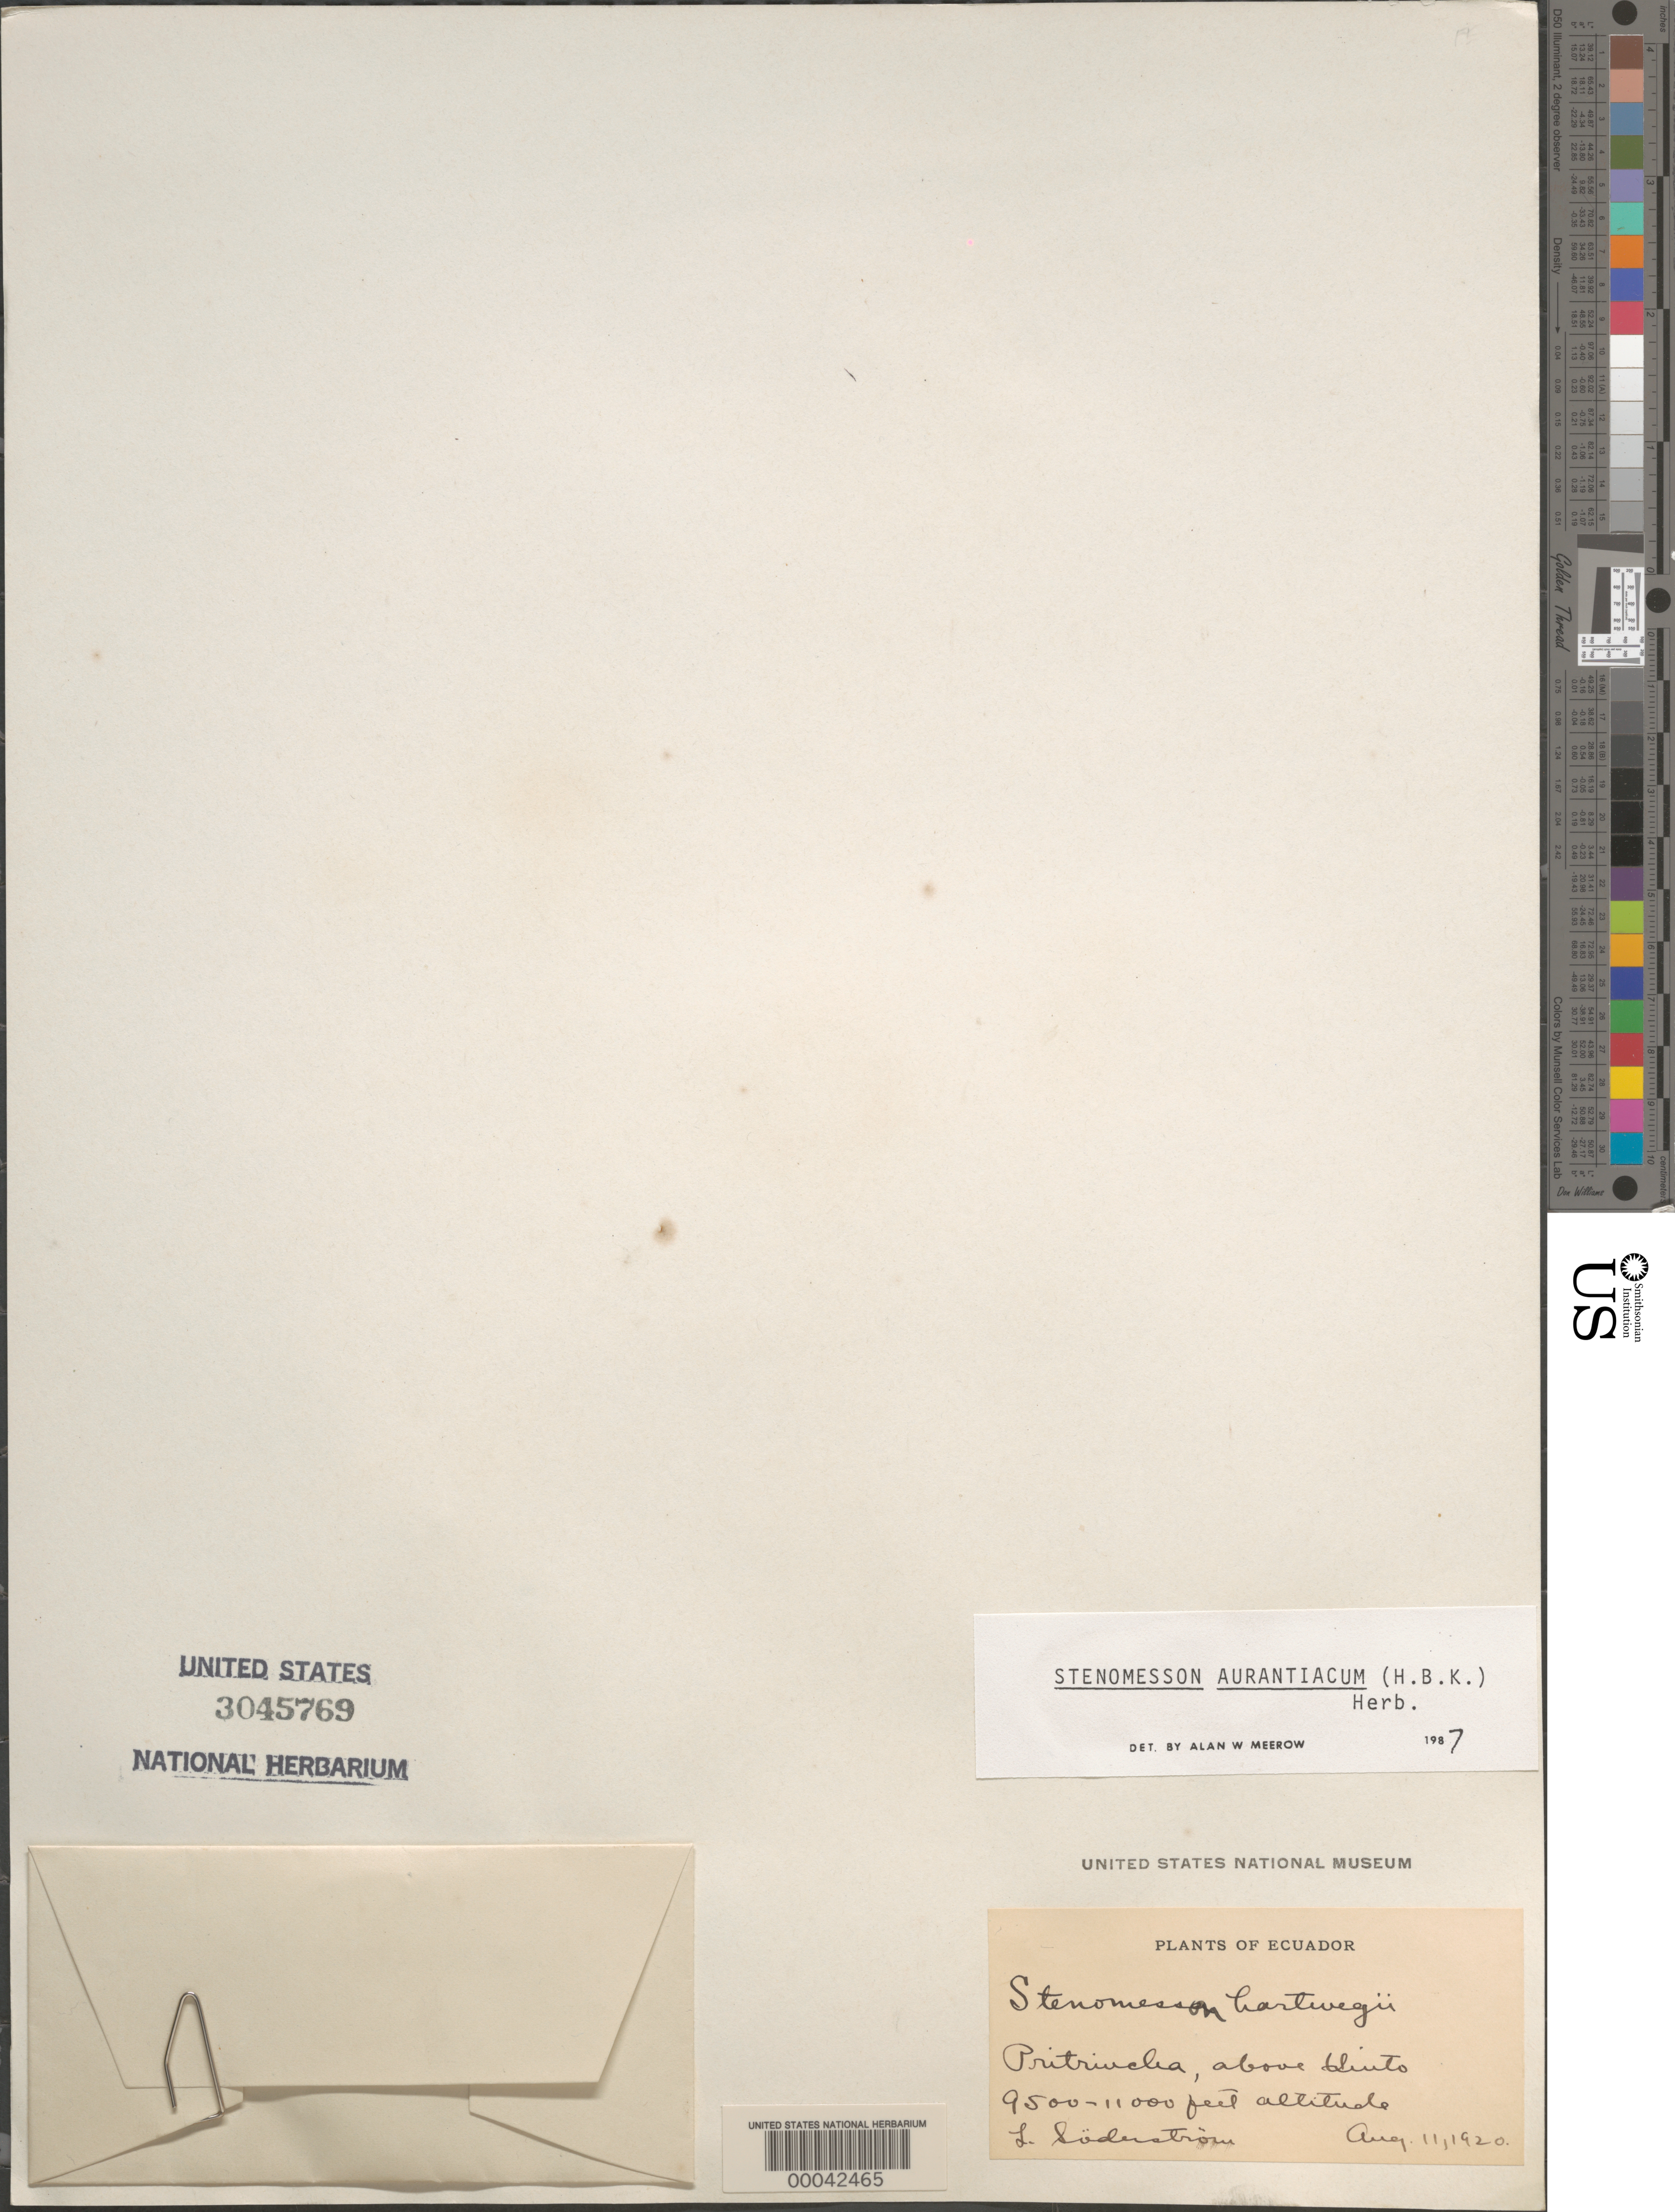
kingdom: Plantae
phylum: Tracheophyta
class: Liliopsida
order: Asparagales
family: Amaryllidaceae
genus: Stenomesson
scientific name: Stenomesson aurantiacum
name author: (Kunth) Herb.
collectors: L. Söderström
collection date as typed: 11 Aug 1920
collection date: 1920-08-11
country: Ecuador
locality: Pritincha, above hinto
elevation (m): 2896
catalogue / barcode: US 3045769